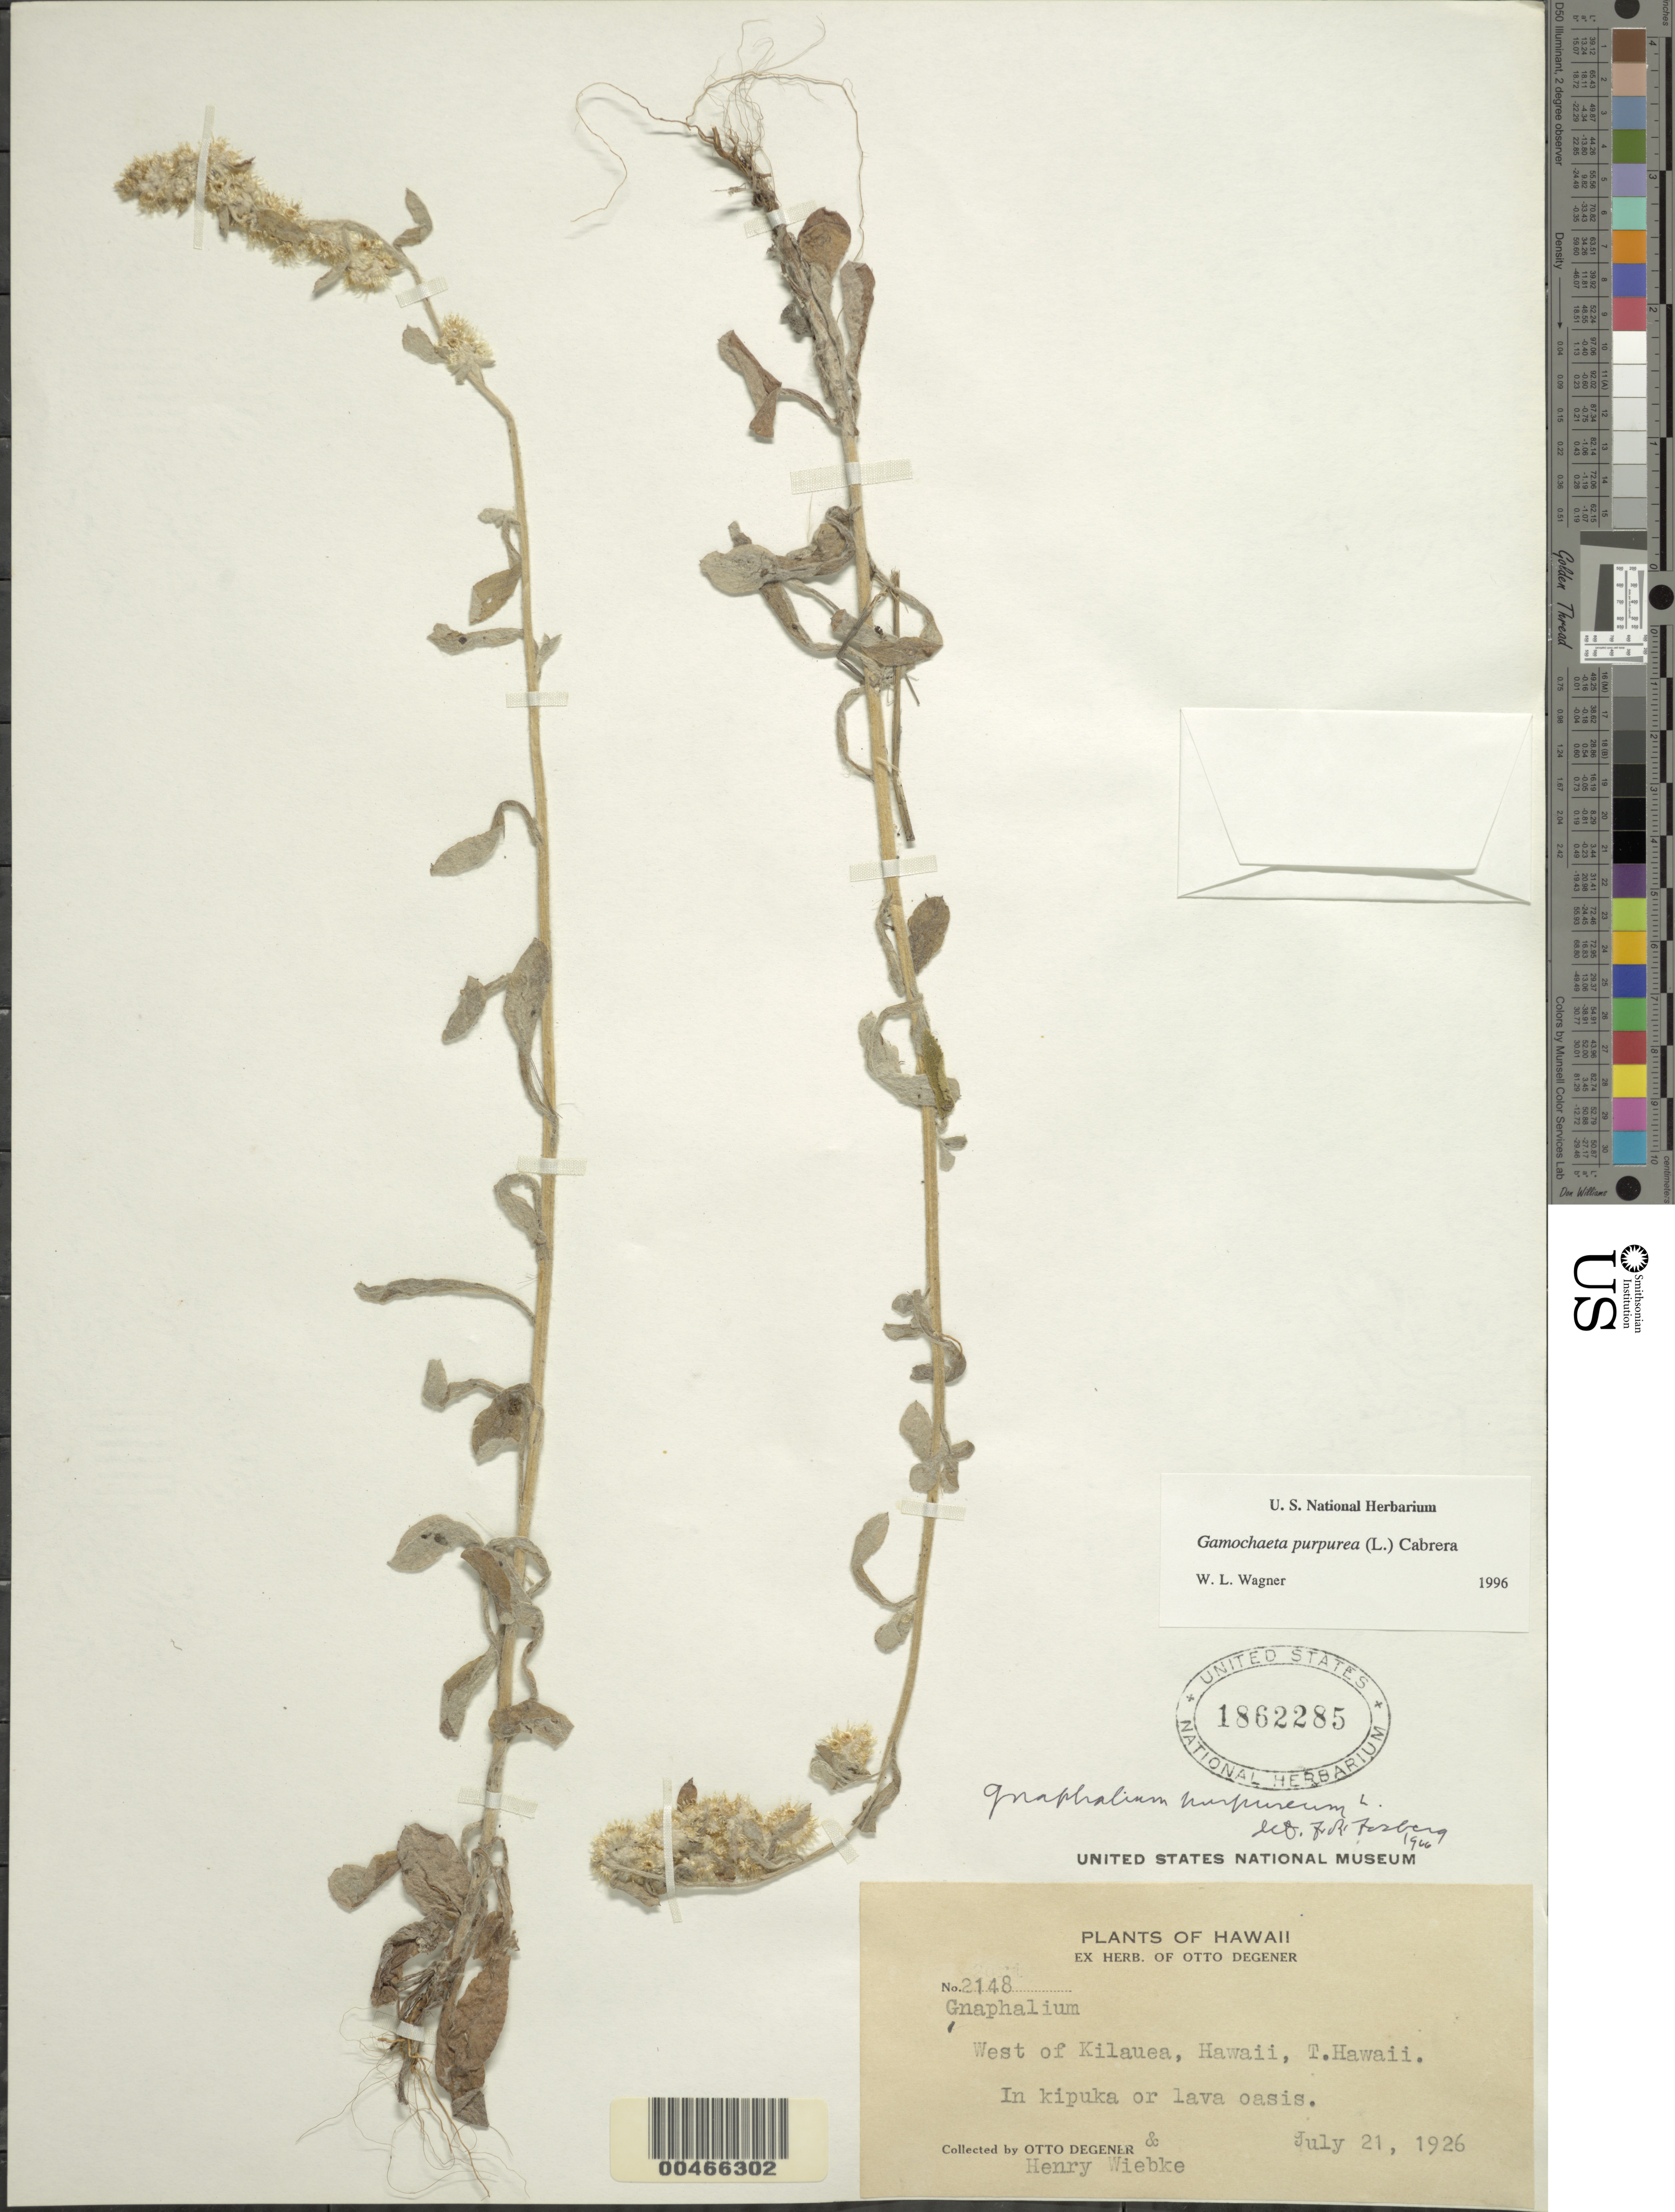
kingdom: Plantae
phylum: Tracheophyta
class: Magnoliopsida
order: Asterales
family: Asteraceae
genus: Gamochaeta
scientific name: Gamochaeta purpurea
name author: (L.) Cabrera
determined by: Wagner, W. L., (BOT), Smithsonian Institution - National Museum of Natural History (UNITED STATES)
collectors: O. Degener & H. Wiebke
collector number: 2148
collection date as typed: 21 Jul 1926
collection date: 1926-07-21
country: United States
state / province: Hawaii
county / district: Hawaii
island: Hawaii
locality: W of Kilauea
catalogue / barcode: US 1862285